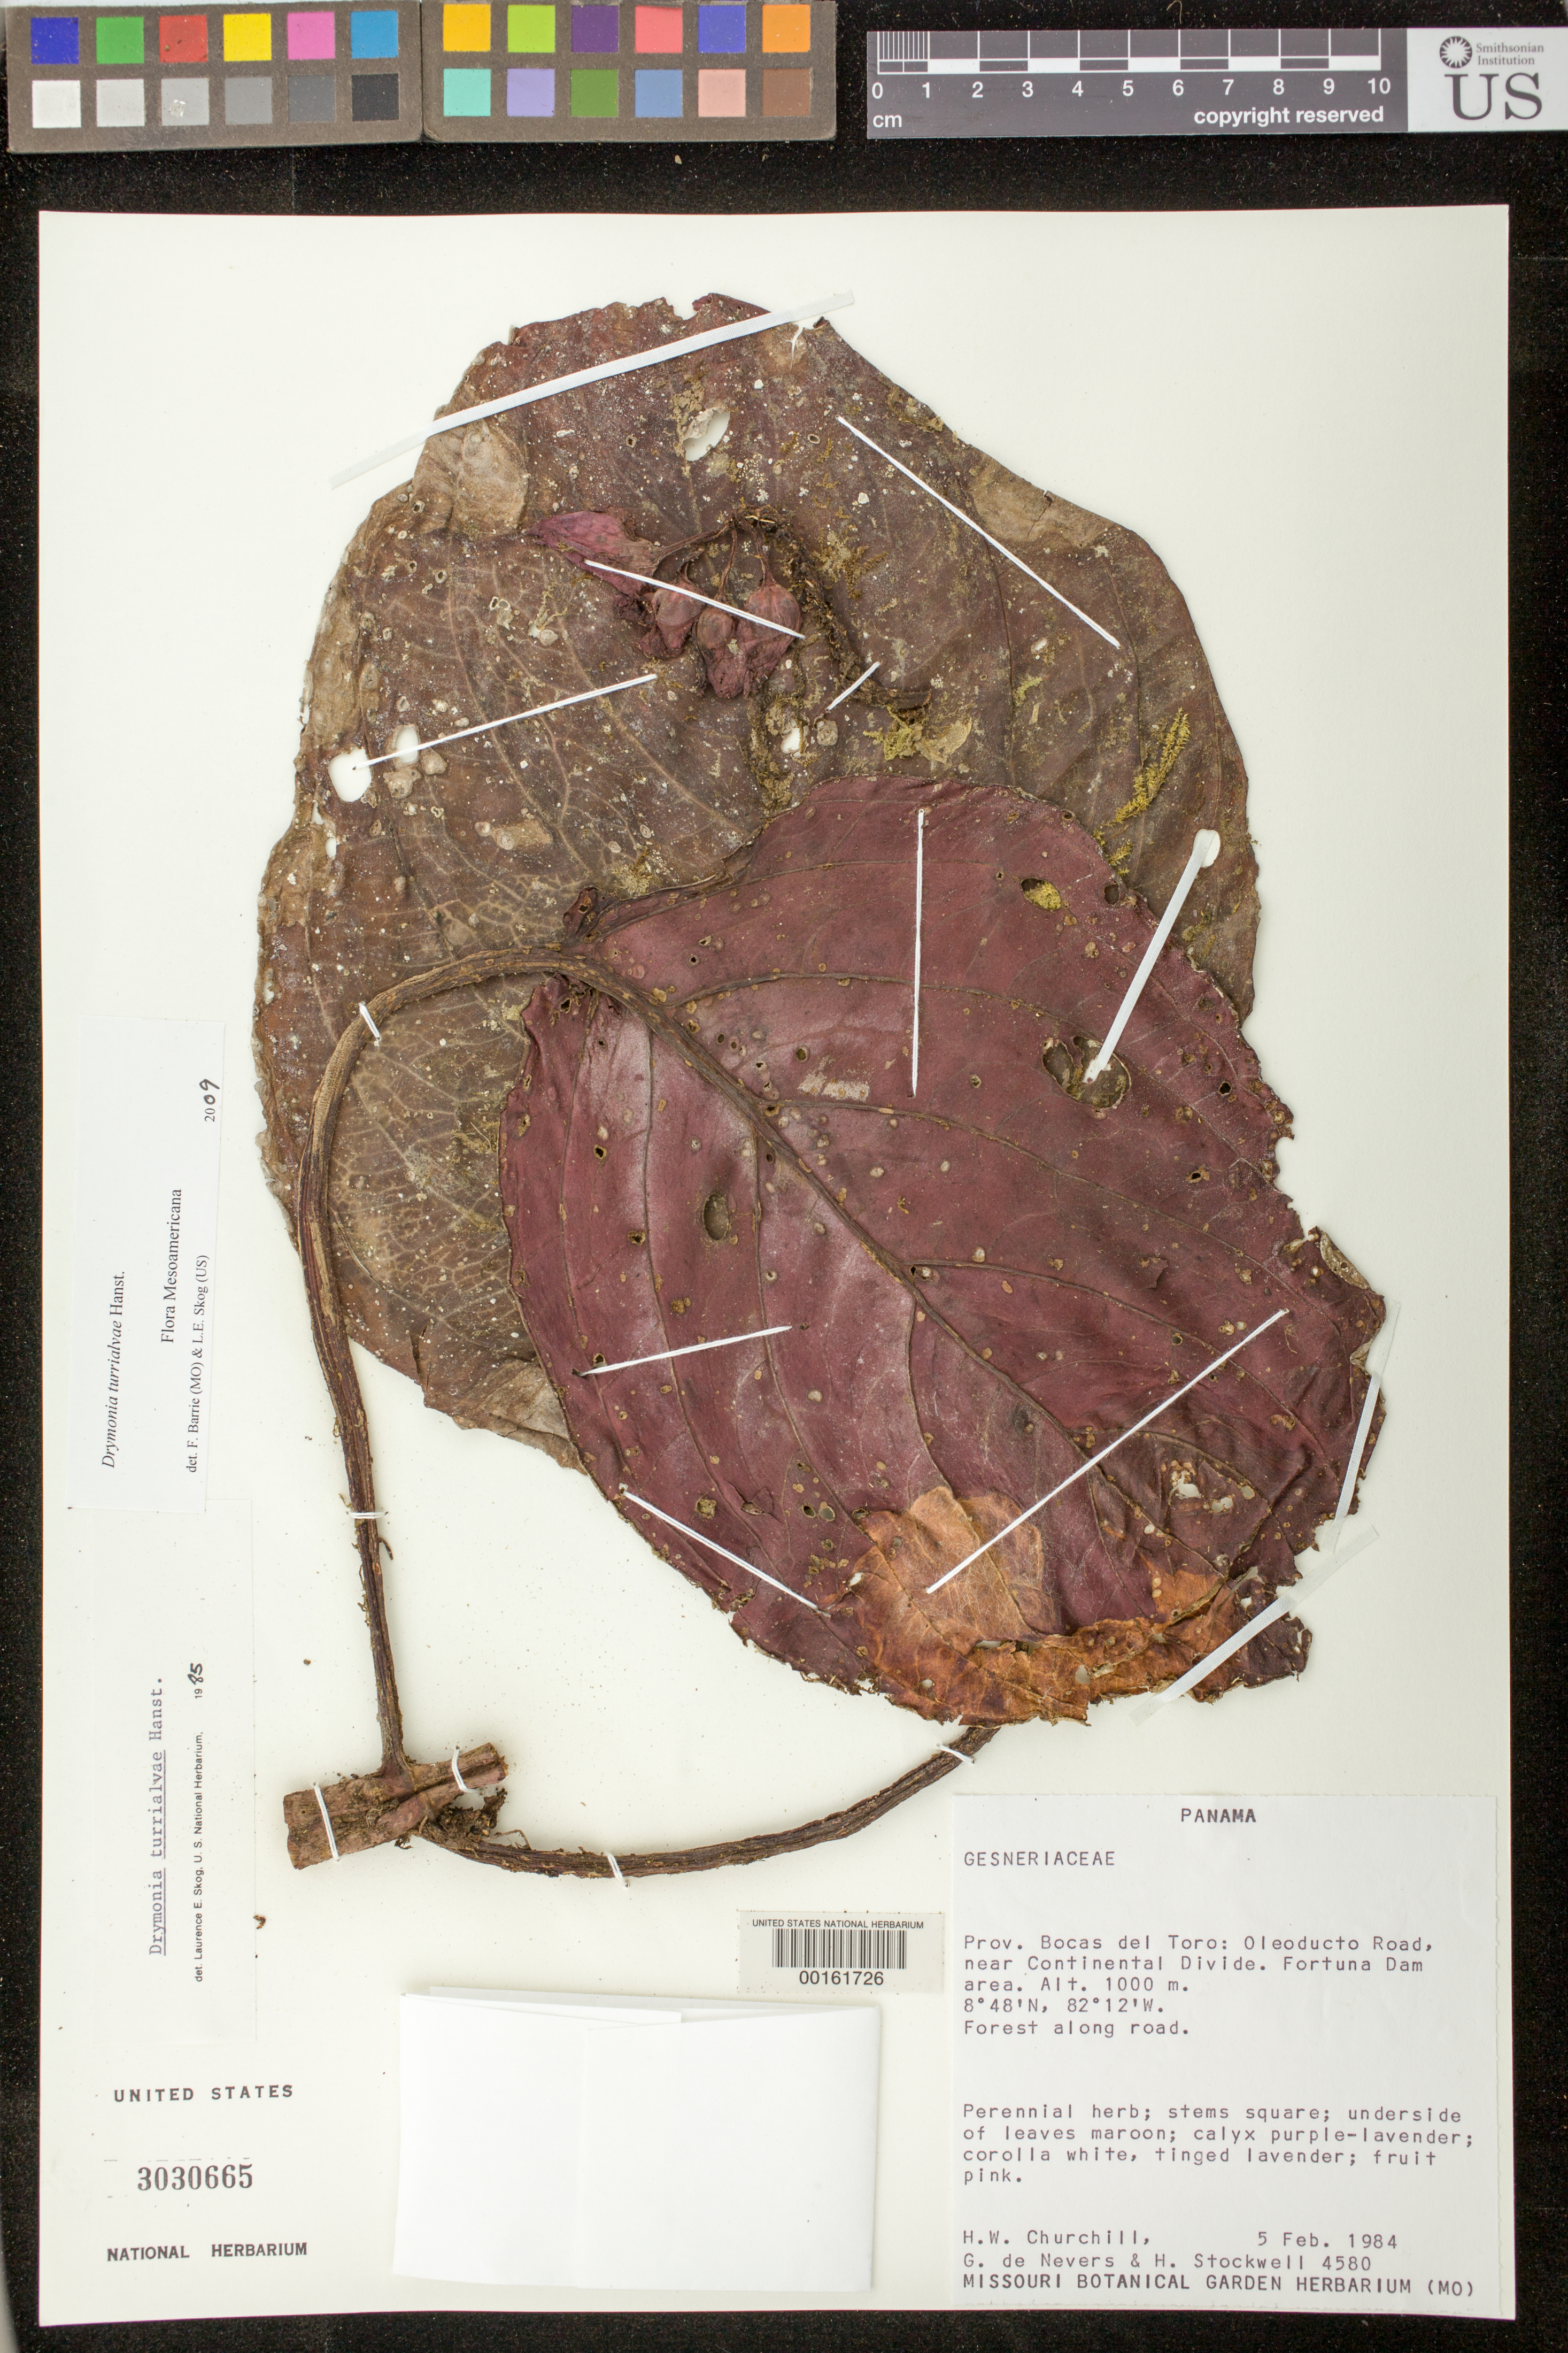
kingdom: Plantae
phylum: Tracheophyta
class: Magnoliopsida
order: Lamiales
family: Gesneriaceae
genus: Drymonia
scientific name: Drymonia turrialvae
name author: Hanst.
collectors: H. Churchill, G. C. de Nevers & H. Stockwell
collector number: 4580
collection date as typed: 05 Feb 1984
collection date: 1984-02-05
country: Panama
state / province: Bocas del Toro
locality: Oleoducto road, near continental divide, Fortuna Dam area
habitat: Forest along road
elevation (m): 1000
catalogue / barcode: US 3030665